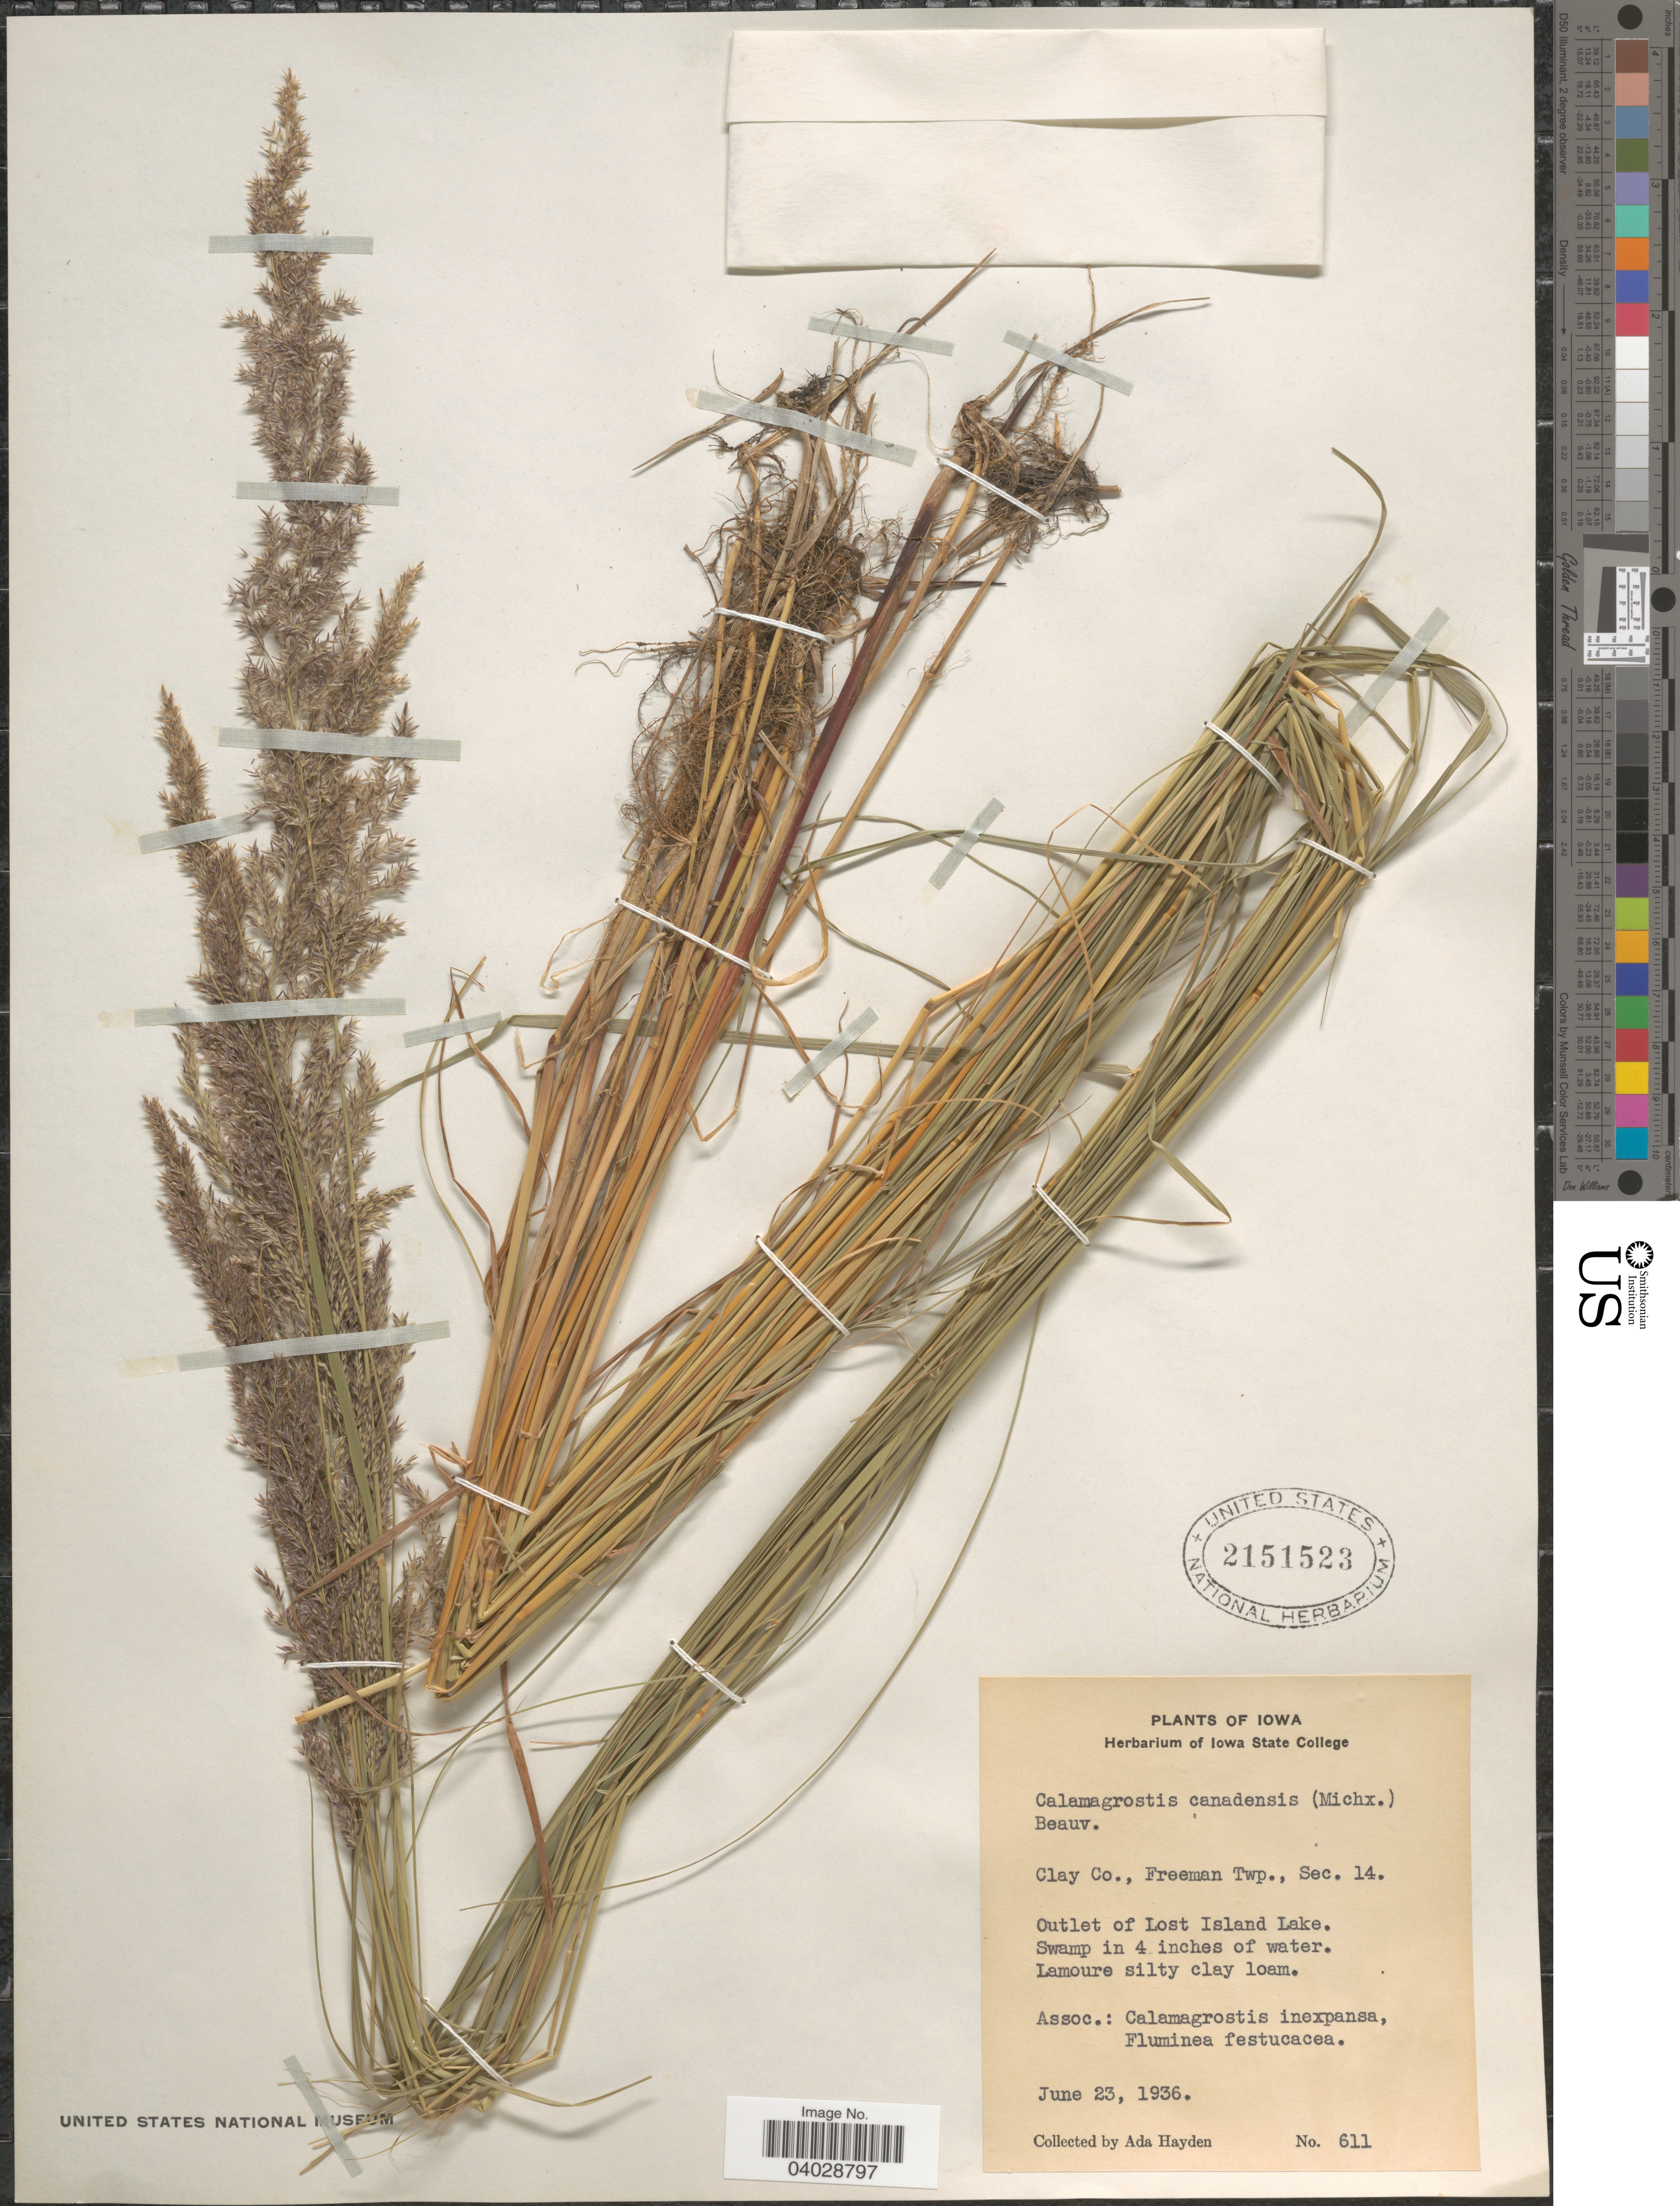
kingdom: Plantae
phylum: Tracheophyta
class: Liliopsida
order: Poales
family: Poaceae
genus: Calamagrostis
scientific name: Calamagrostis canadensis var. macouniana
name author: (Vasey) Stebbins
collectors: Ada Hayden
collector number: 611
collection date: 1936-06-23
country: United States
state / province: Iowa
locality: Clay Co., Freeman Twp., Sec. 14. Outlet of Lost Island Lake.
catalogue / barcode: US 2151523